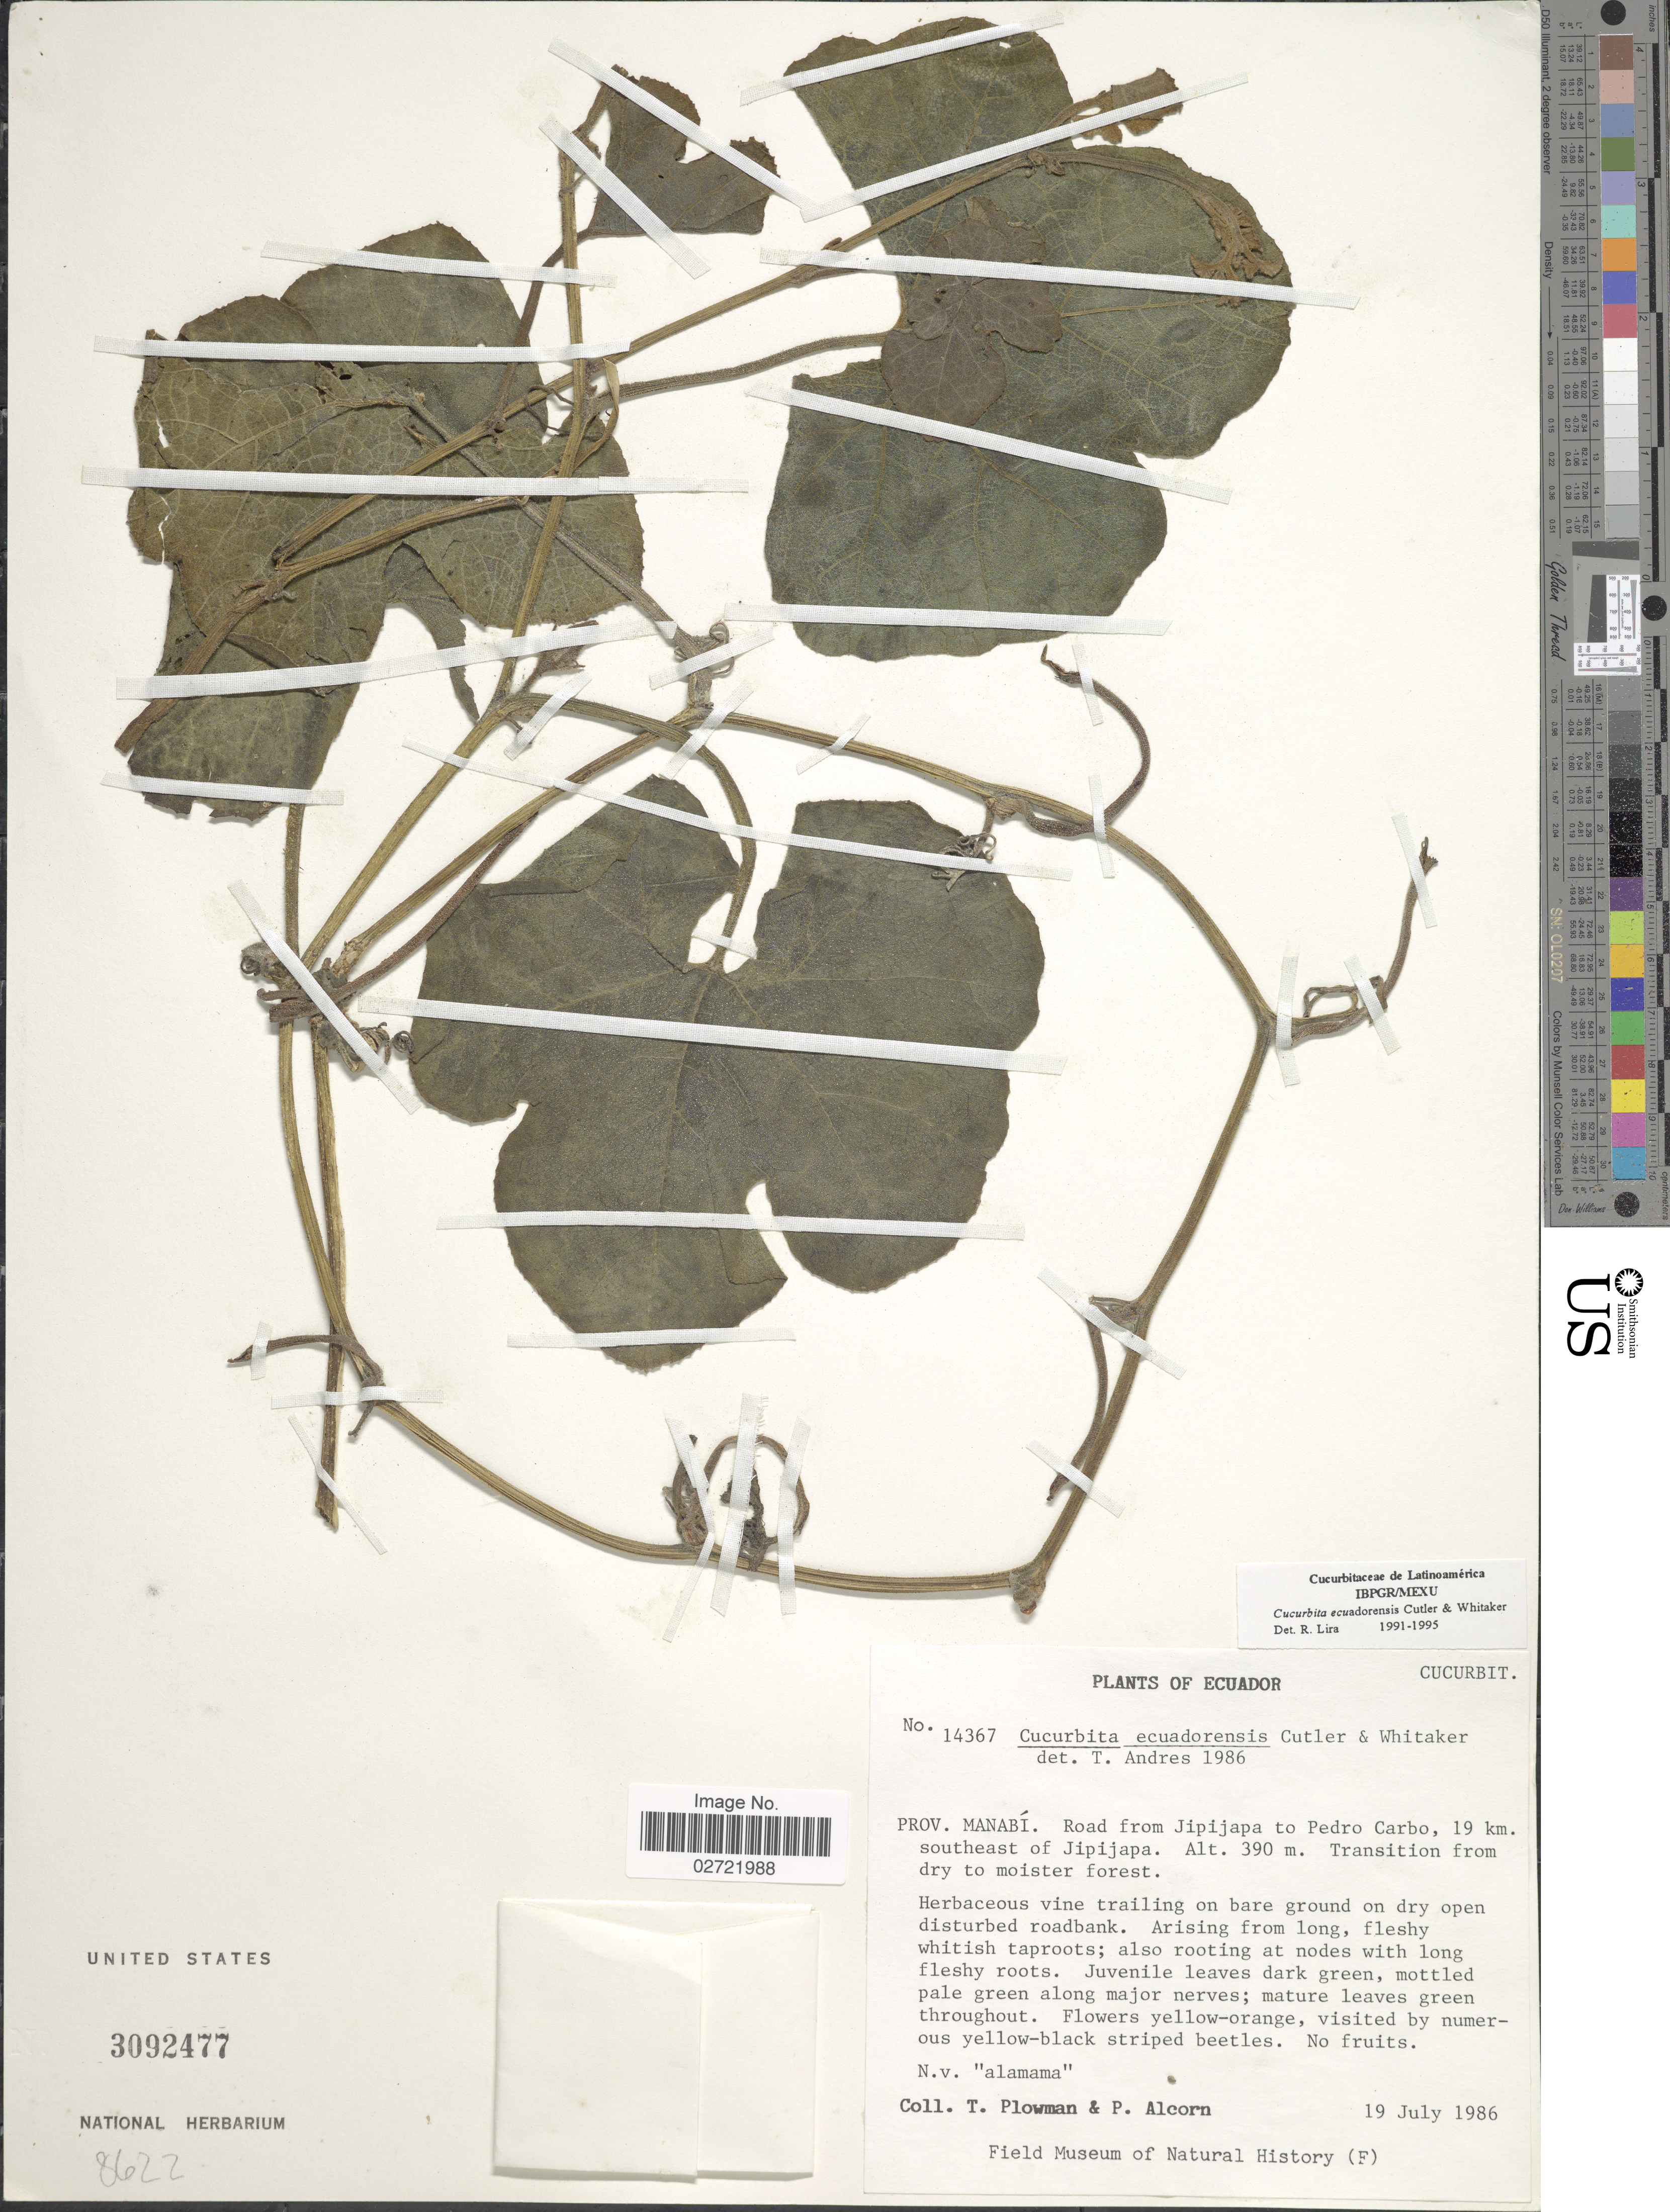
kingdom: Plantae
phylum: Tracheophyta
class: Magnoliopsida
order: Cucurbitales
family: Cucurbitaceae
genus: Cucurbita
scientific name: Cucurbita ecuadoriensis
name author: H.C. Cutler & Whitaker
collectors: T. Plowman & P. Alcorn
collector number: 14367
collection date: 1986-07-19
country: Ecuador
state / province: Manabí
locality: Road from Jipijapa to Pedro Carbo, 19 km southeast of Jipijapa.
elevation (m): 390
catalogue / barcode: US 3092477